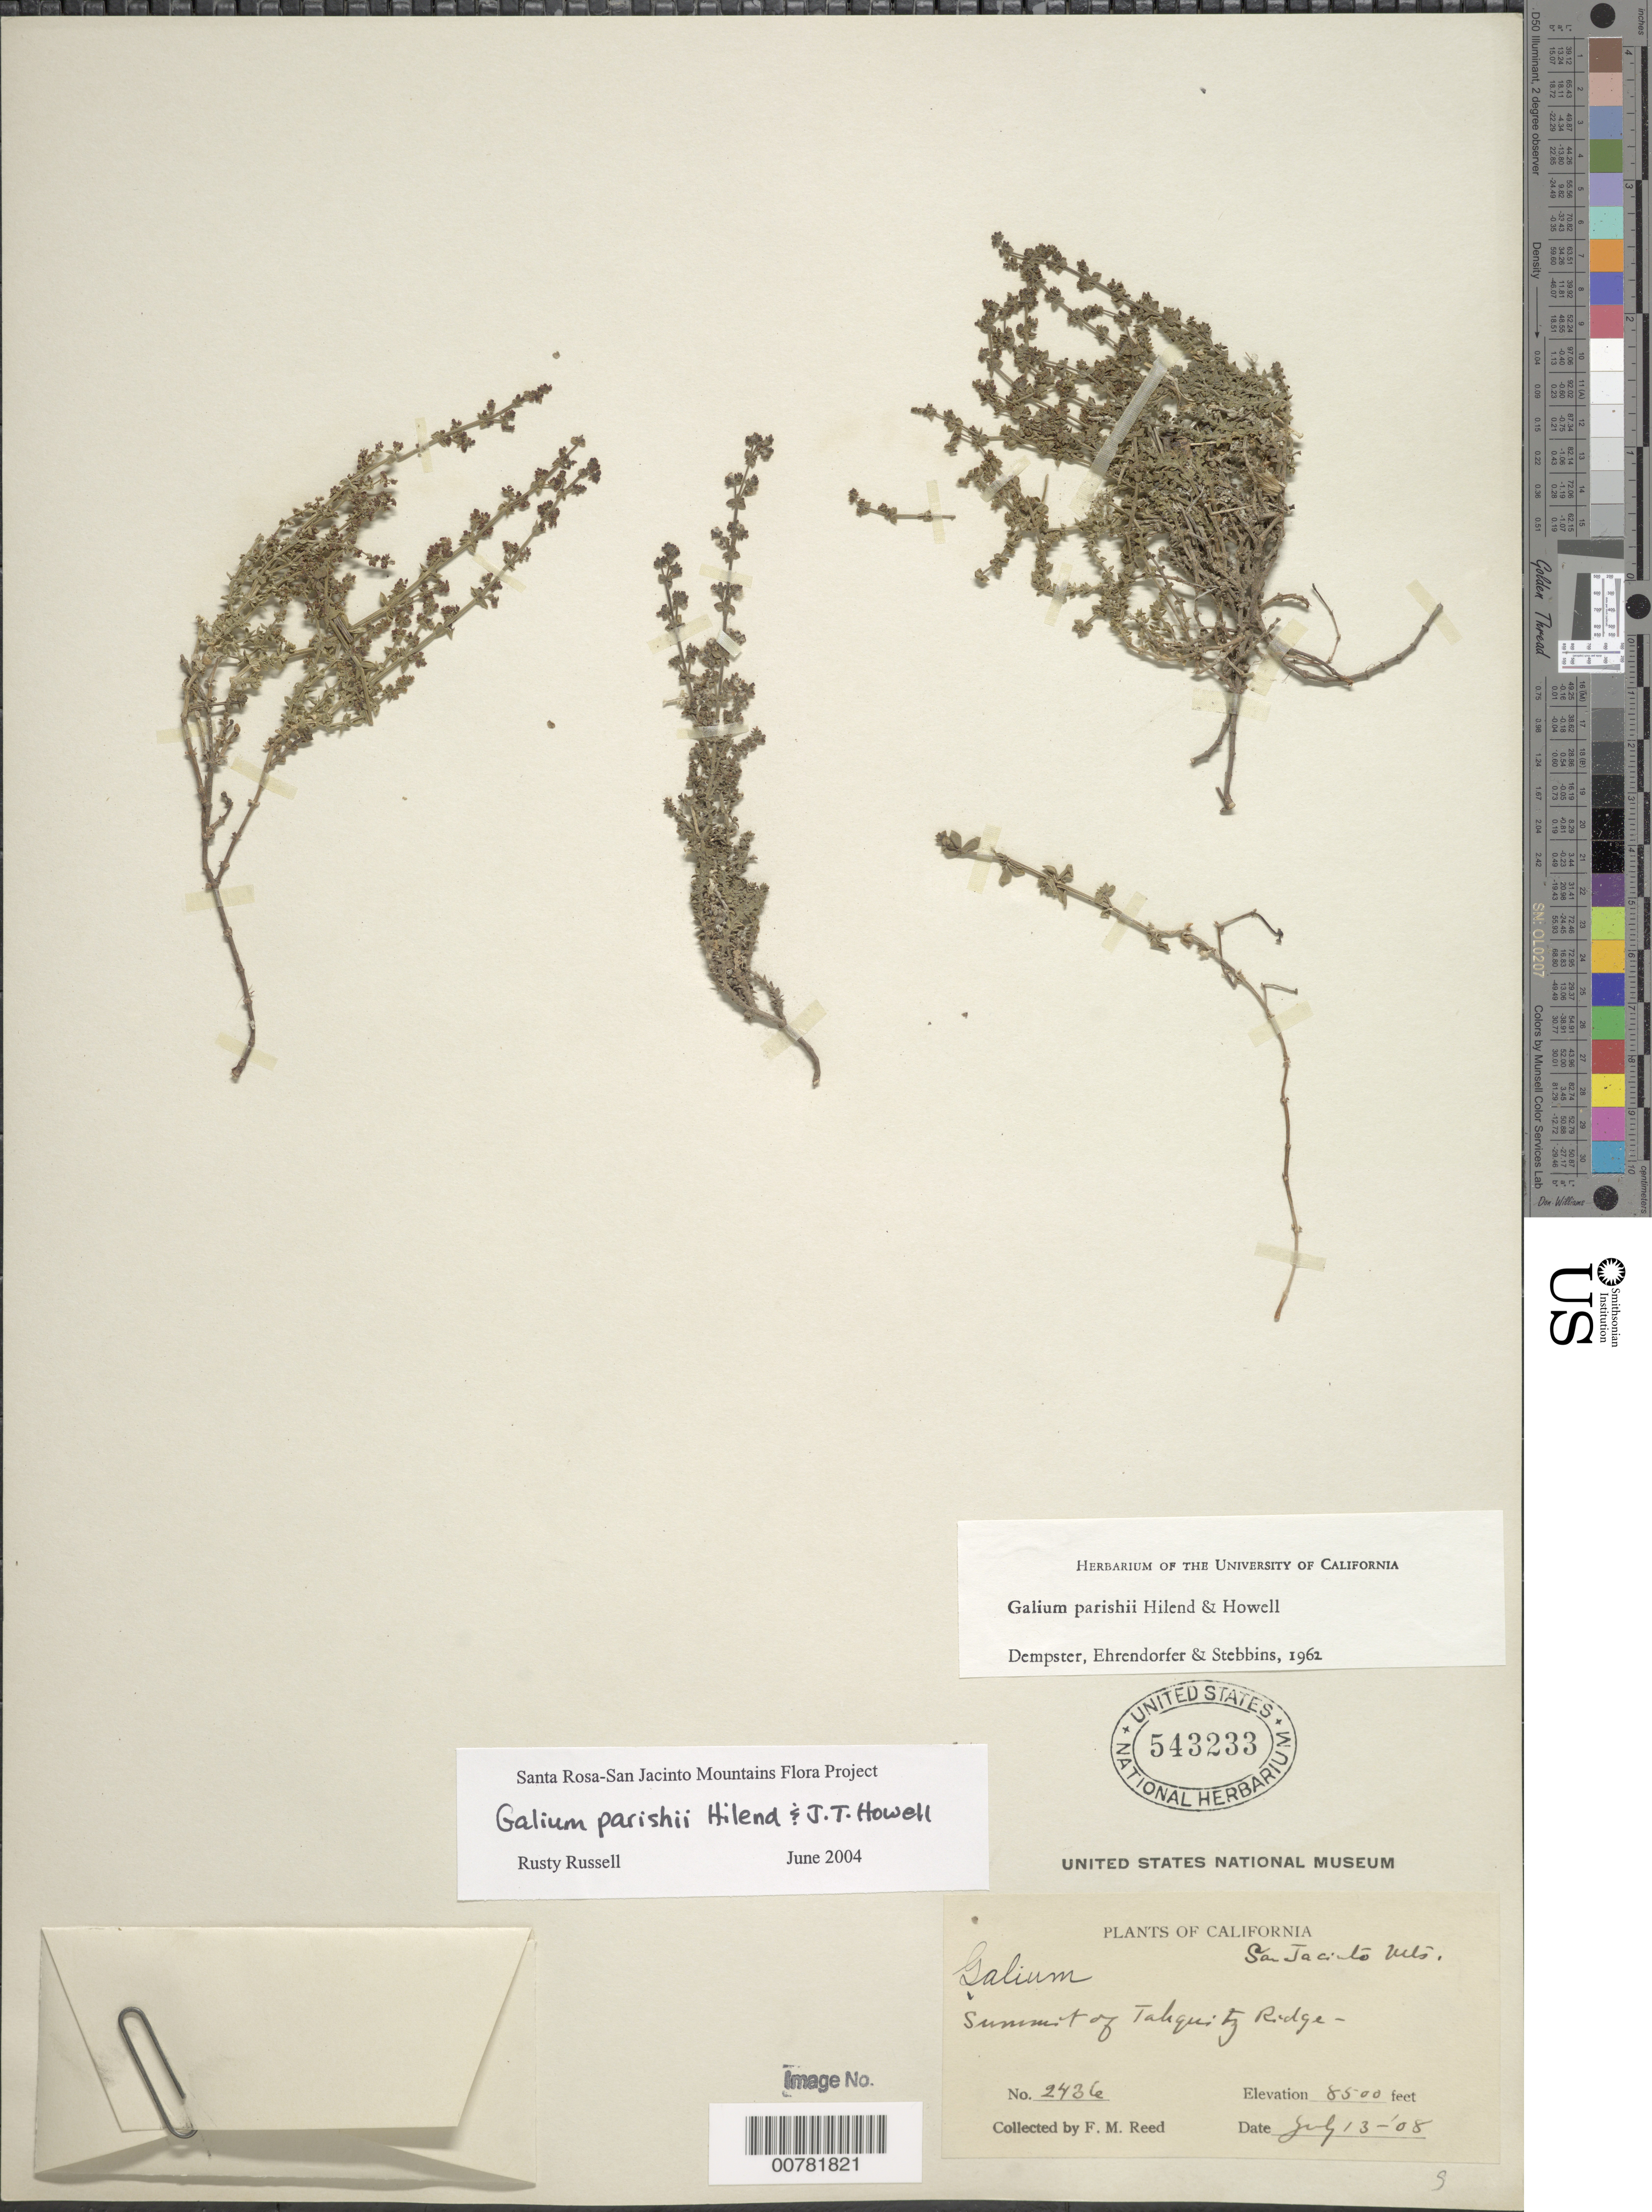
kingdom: Plantae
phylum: Tracheophyta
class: Magnoliopsida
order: Gentianales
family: Rubiaceae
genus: Galium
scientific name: Galium parishii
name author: Hilend & J.T. Howell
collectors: F. Reed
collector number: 2436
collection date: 1908-07-13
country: United States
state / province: California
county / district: Riverside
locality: San Jacinto Mts, Summit of Tahquitz Ridge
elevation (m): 2591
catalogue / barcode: US 543233